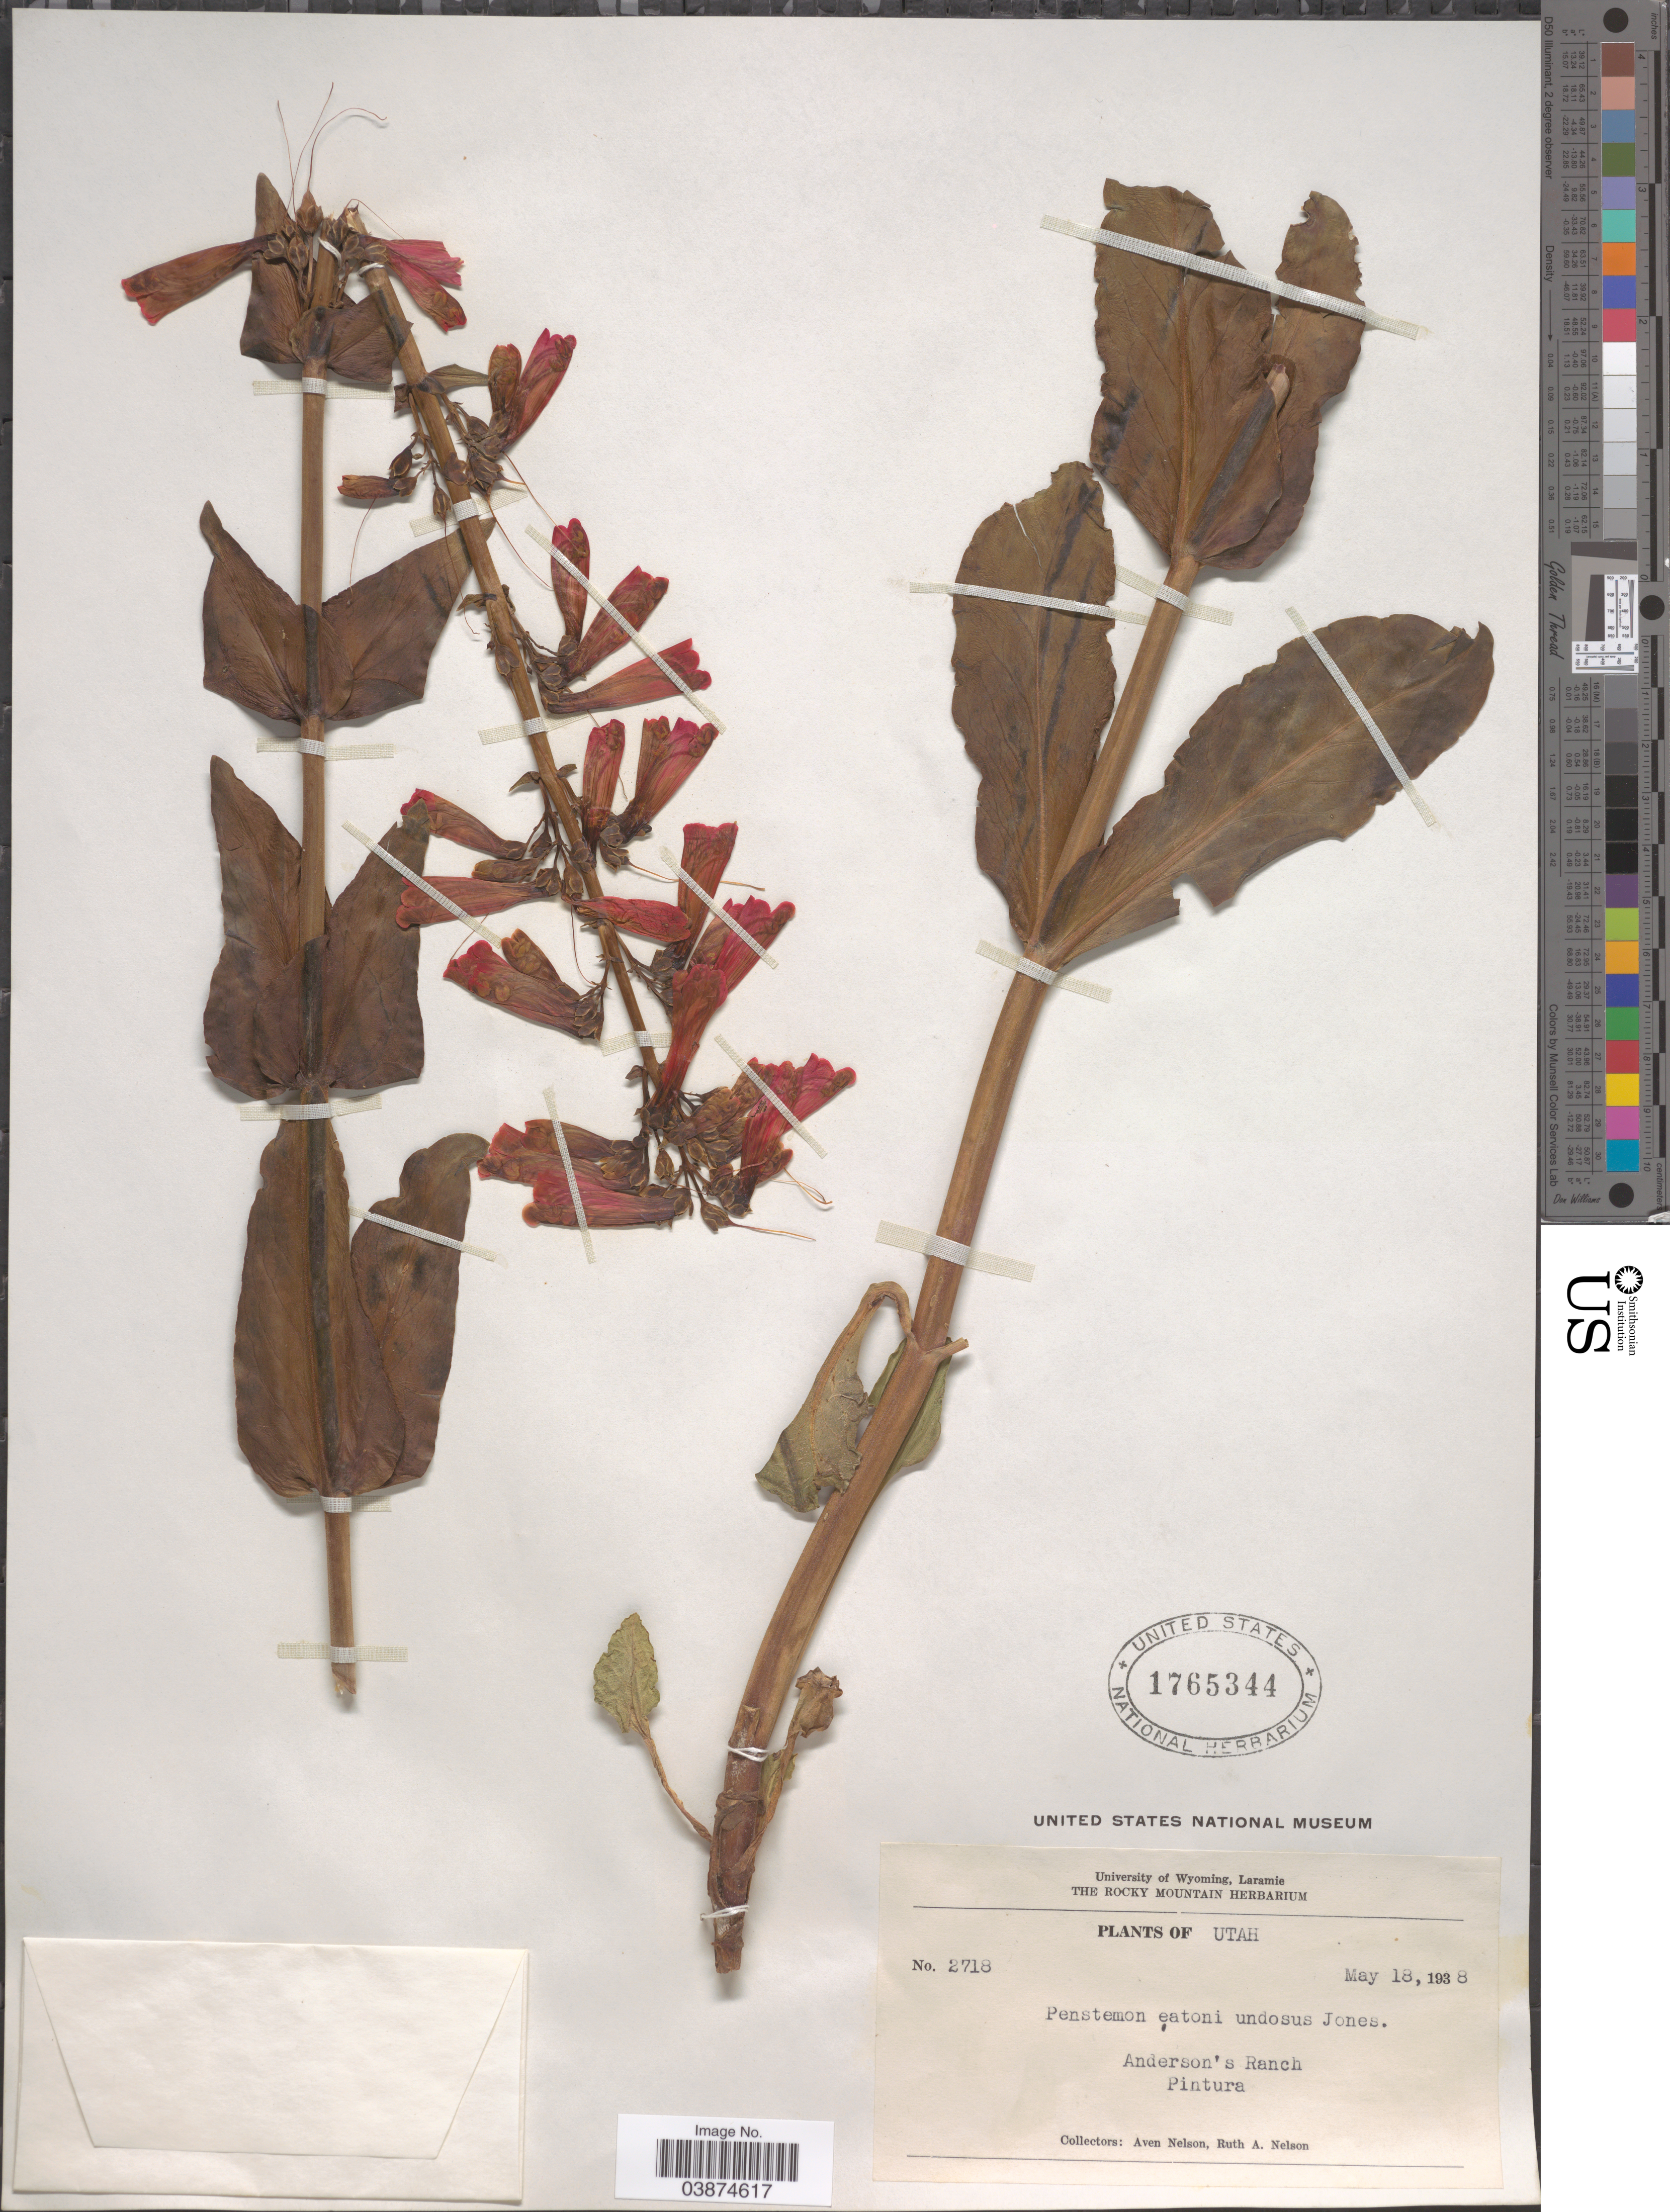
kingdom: Plantae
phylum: Tracheophyta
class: Magnoliopsida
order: Lamiales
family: Plantaginaceae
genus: Penstemon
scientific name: Penstemon eatonii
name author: A. Gray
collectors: A. Nelson & R. A. Nelson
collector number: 2718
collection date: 1938-05-18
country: United States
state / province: Utah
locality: Anderson's Ranch. Pintura.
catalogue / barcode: US 1765344